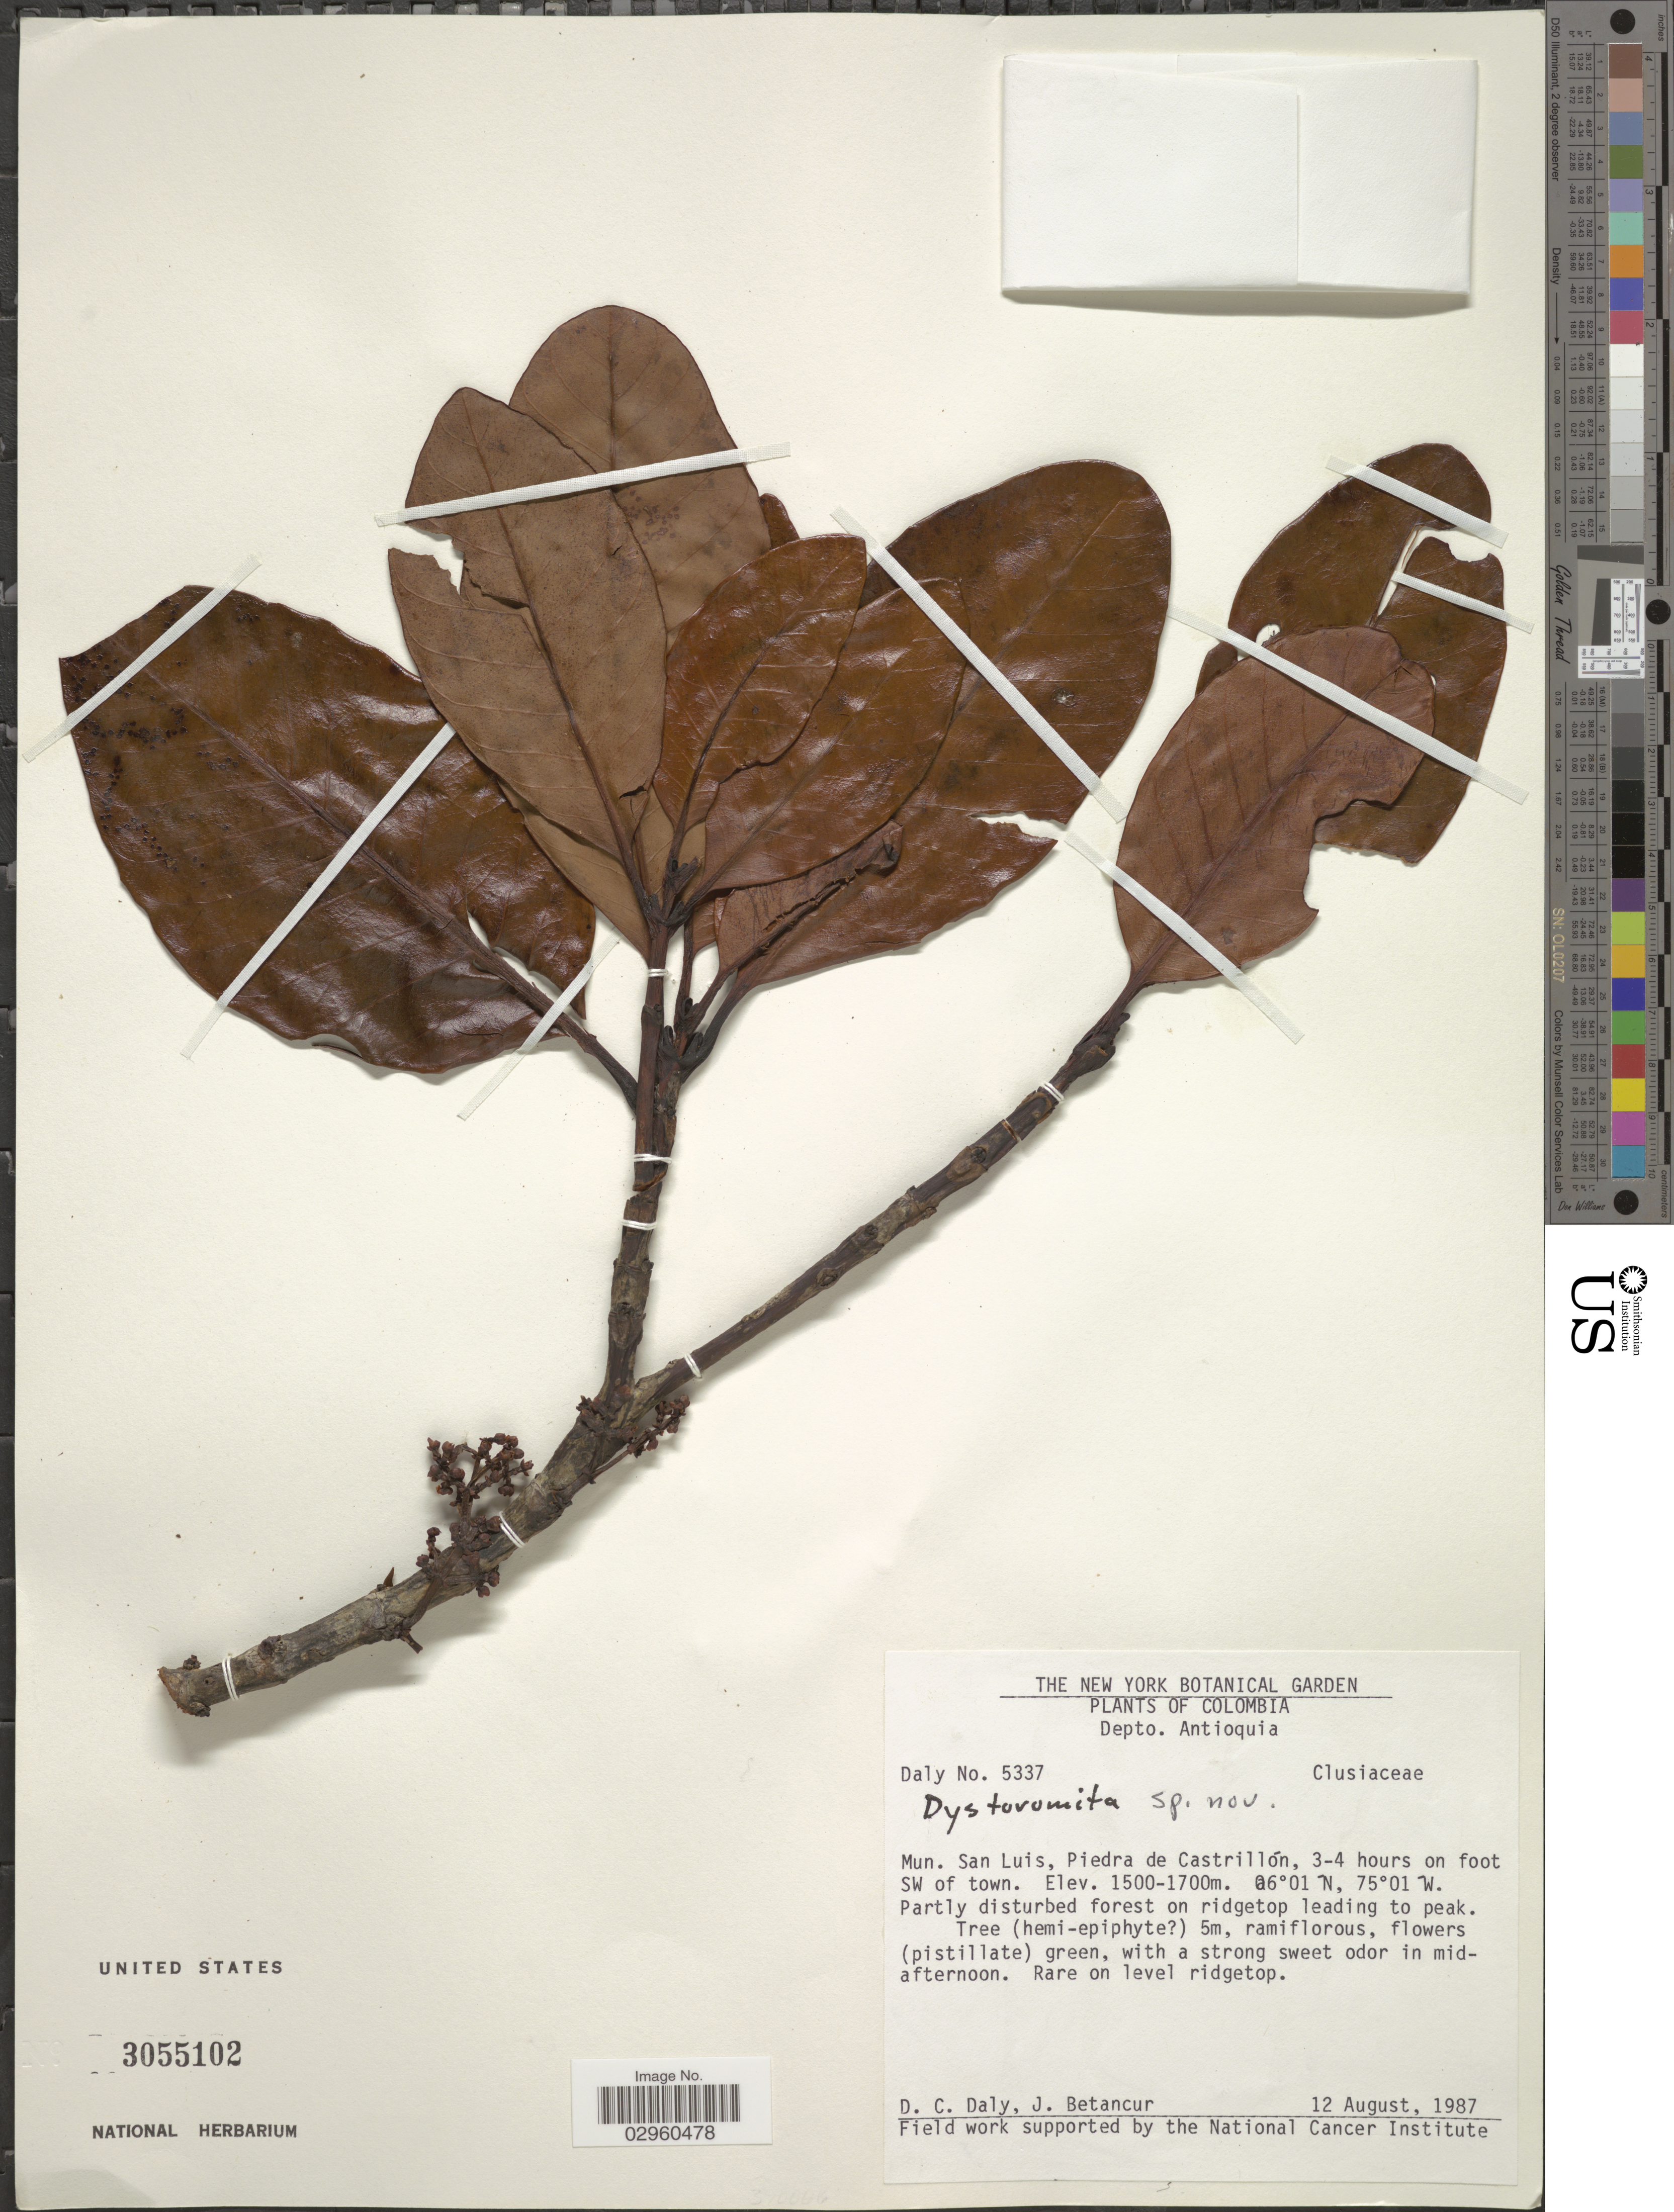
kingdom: Plantae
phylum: Tracheophyta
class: Magnoliopsida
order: Malpighiales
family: Clusiaceae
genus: Dystovomita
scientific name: Dystovomita sp.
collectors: D. C. Daly & J. Betancur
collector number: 5337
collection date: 1987-08-12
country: Colombia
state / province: Antioquia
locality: Depto. Antioquia. Mun. San Luis, Piedra de Castrillón, 3-4 hours on foot SW of town.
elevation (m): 1500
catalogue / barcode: US 3055102